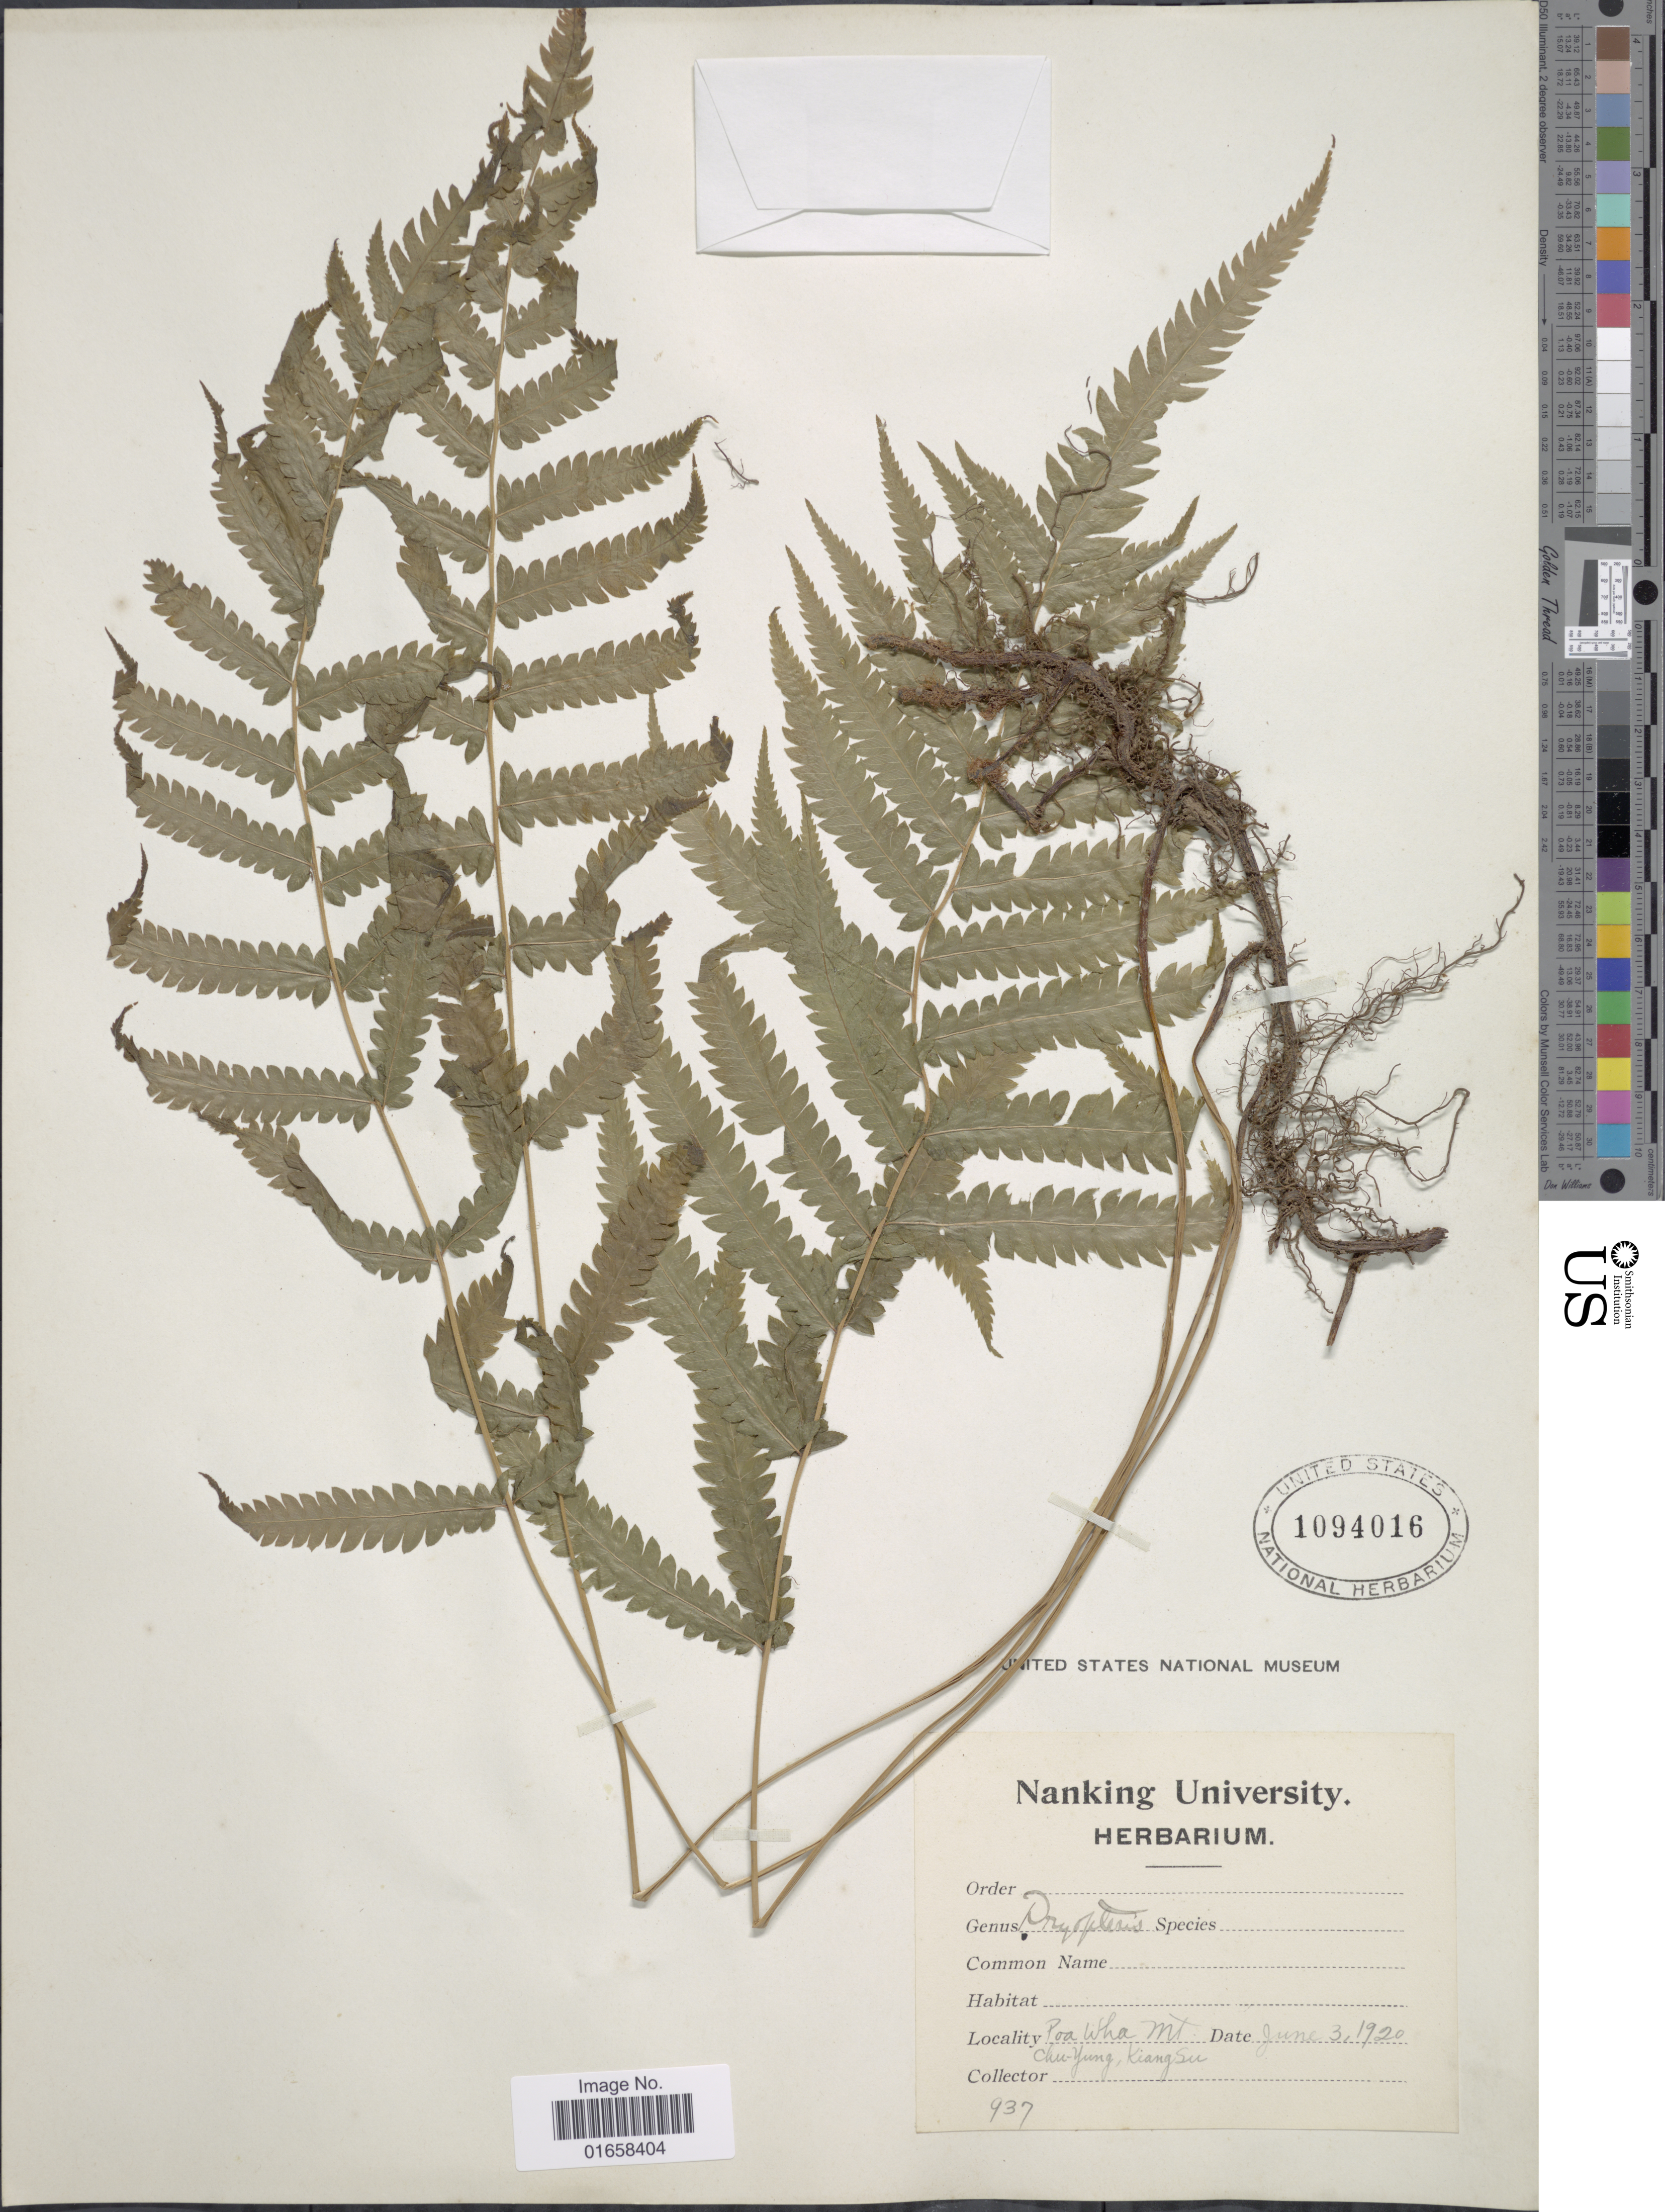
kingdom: Plantae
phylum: Tracheophyta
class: Polypodiopsida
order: Polypodiales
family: Thelypteridaceae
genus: Christella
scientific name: Christella acuminata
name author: (Houtt.) H. Lév.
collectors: ex herb. University of Nanking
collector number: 937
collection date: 1920-06-03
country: China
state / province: Jiangsu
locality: Poa Wha Mt. Chu-Yung, Kiangsu. [interpreted]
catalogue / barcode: US 1094016